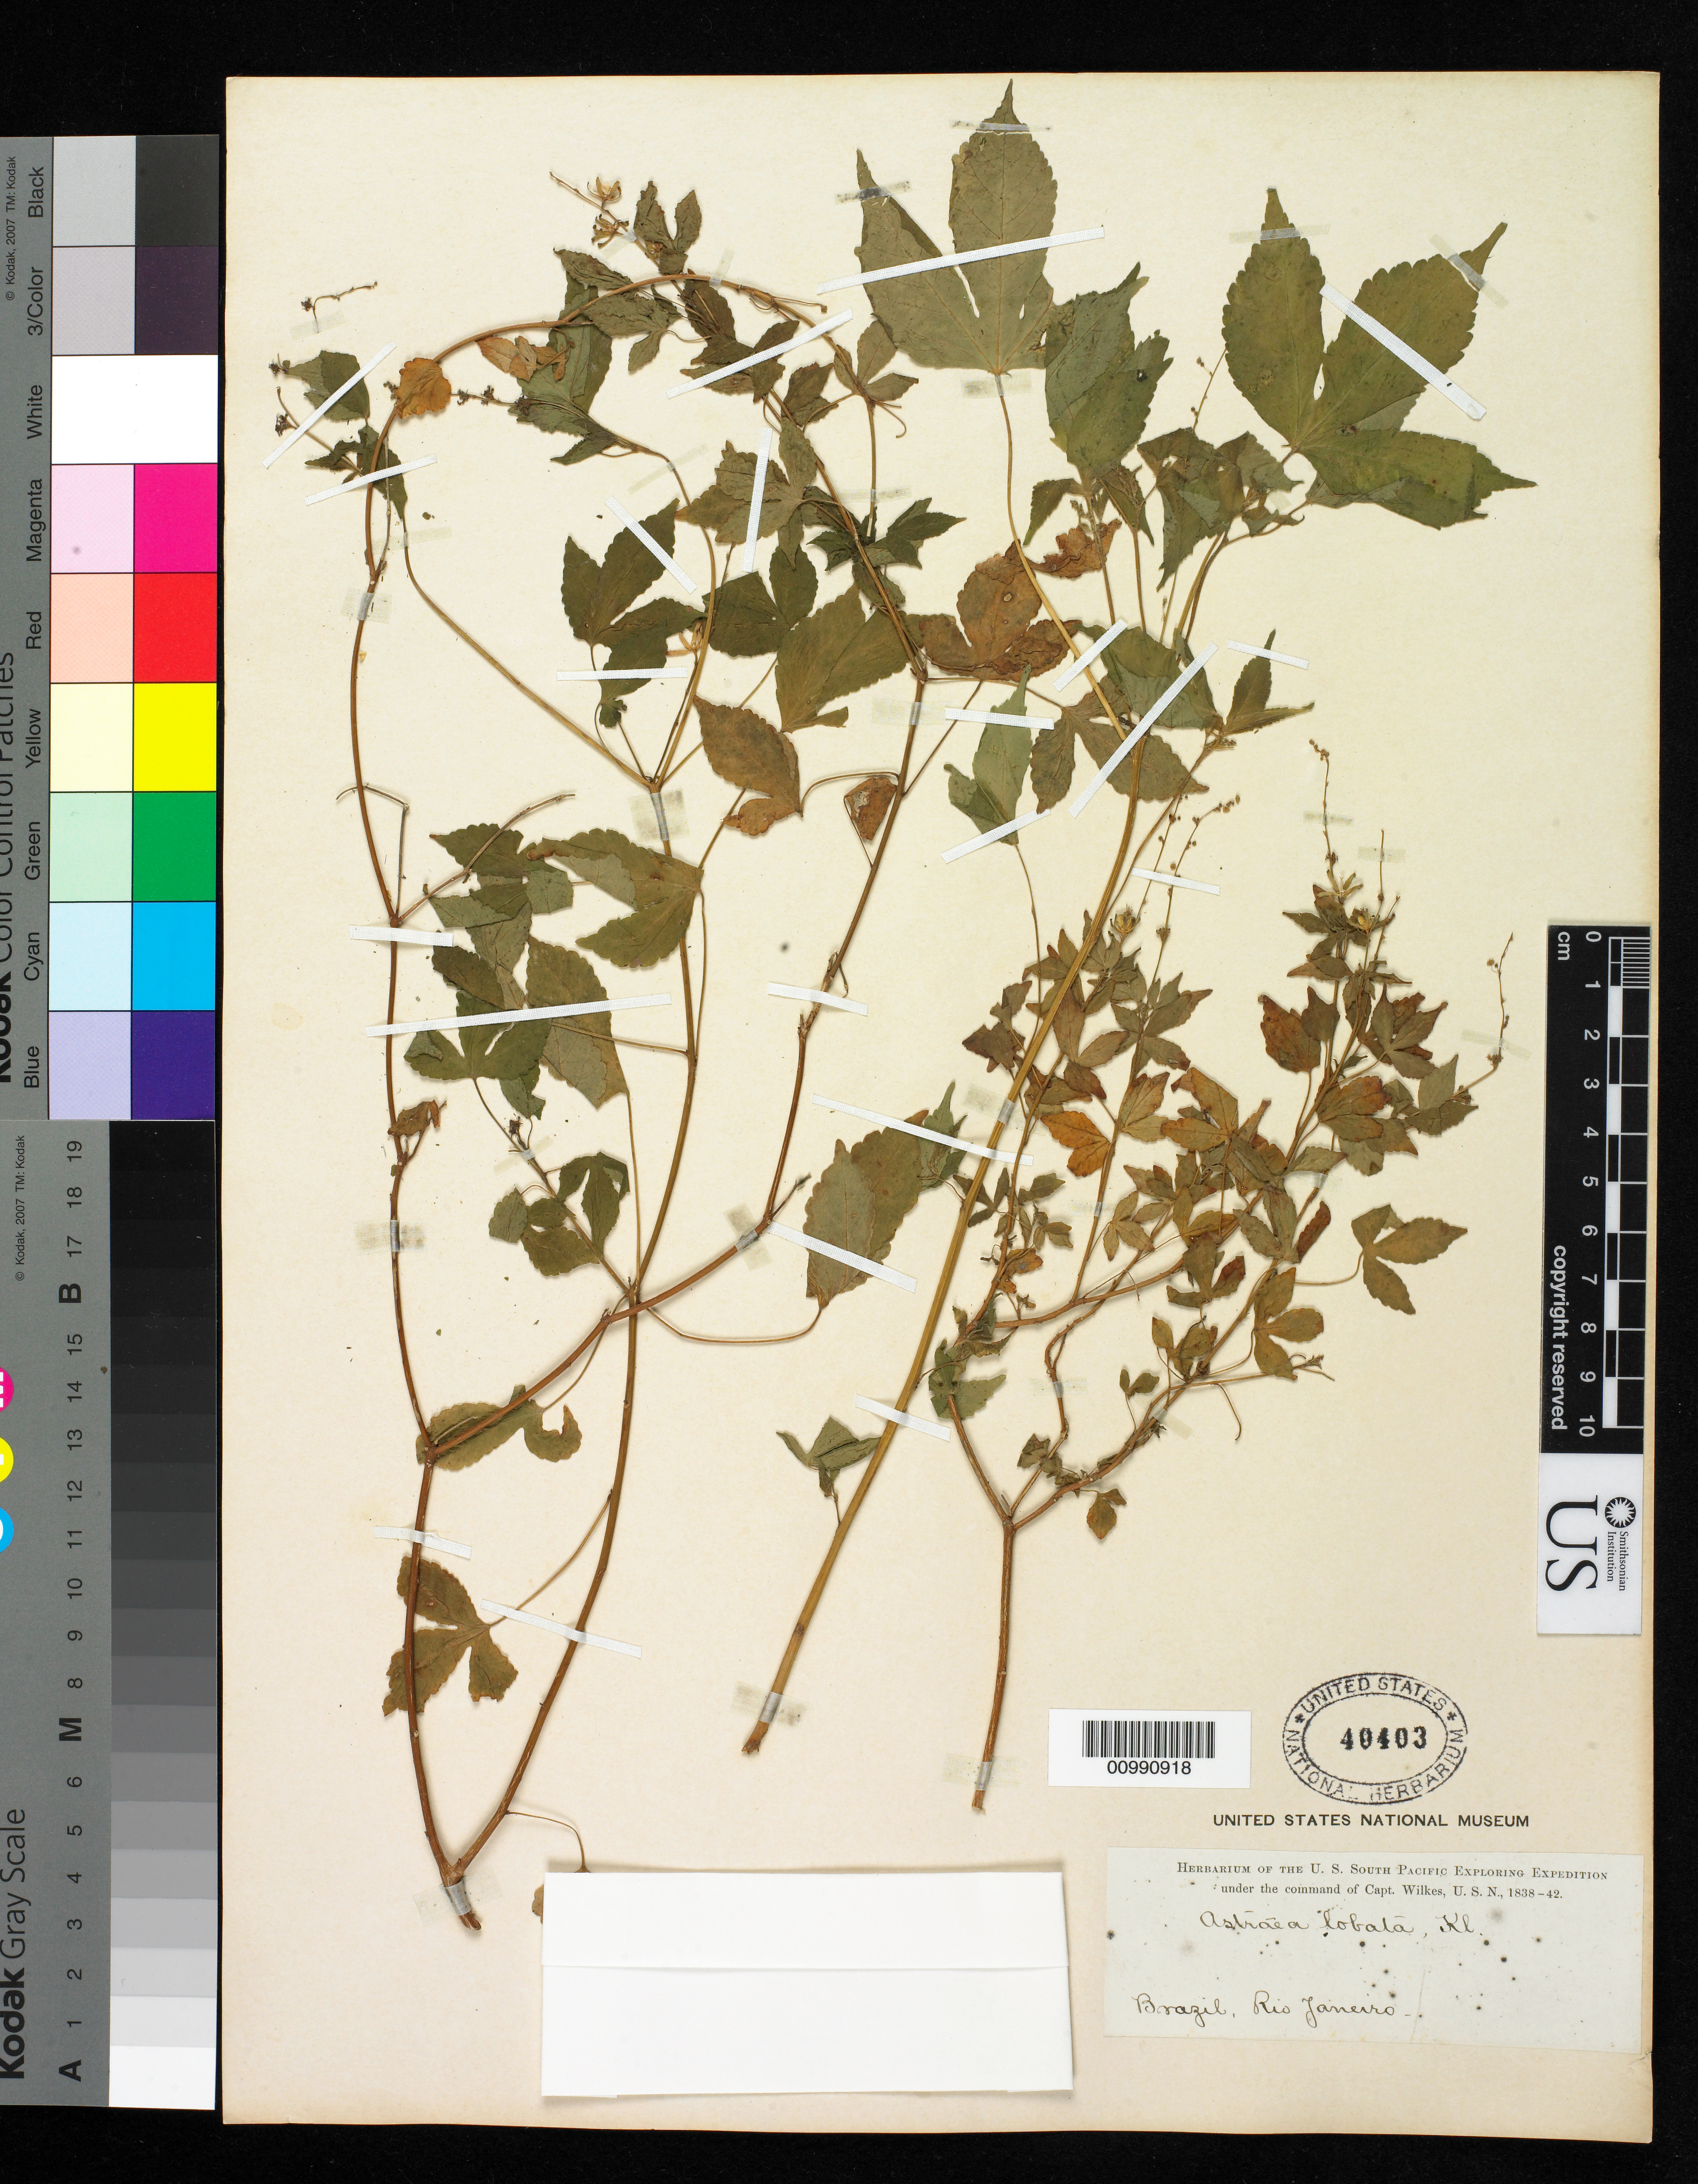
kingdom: Plantae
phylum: Tracheophyta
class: Magnoliopsida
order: Malpighiales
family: Euphorbiaceae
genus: Croton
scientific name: Croton lobatus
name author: L.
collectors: Wilkes Explor. Exped.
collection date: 1838/1842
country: Brazil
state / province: Rio de Janeiro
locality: Rio Janeiro, Brazil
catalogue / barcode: US 40403